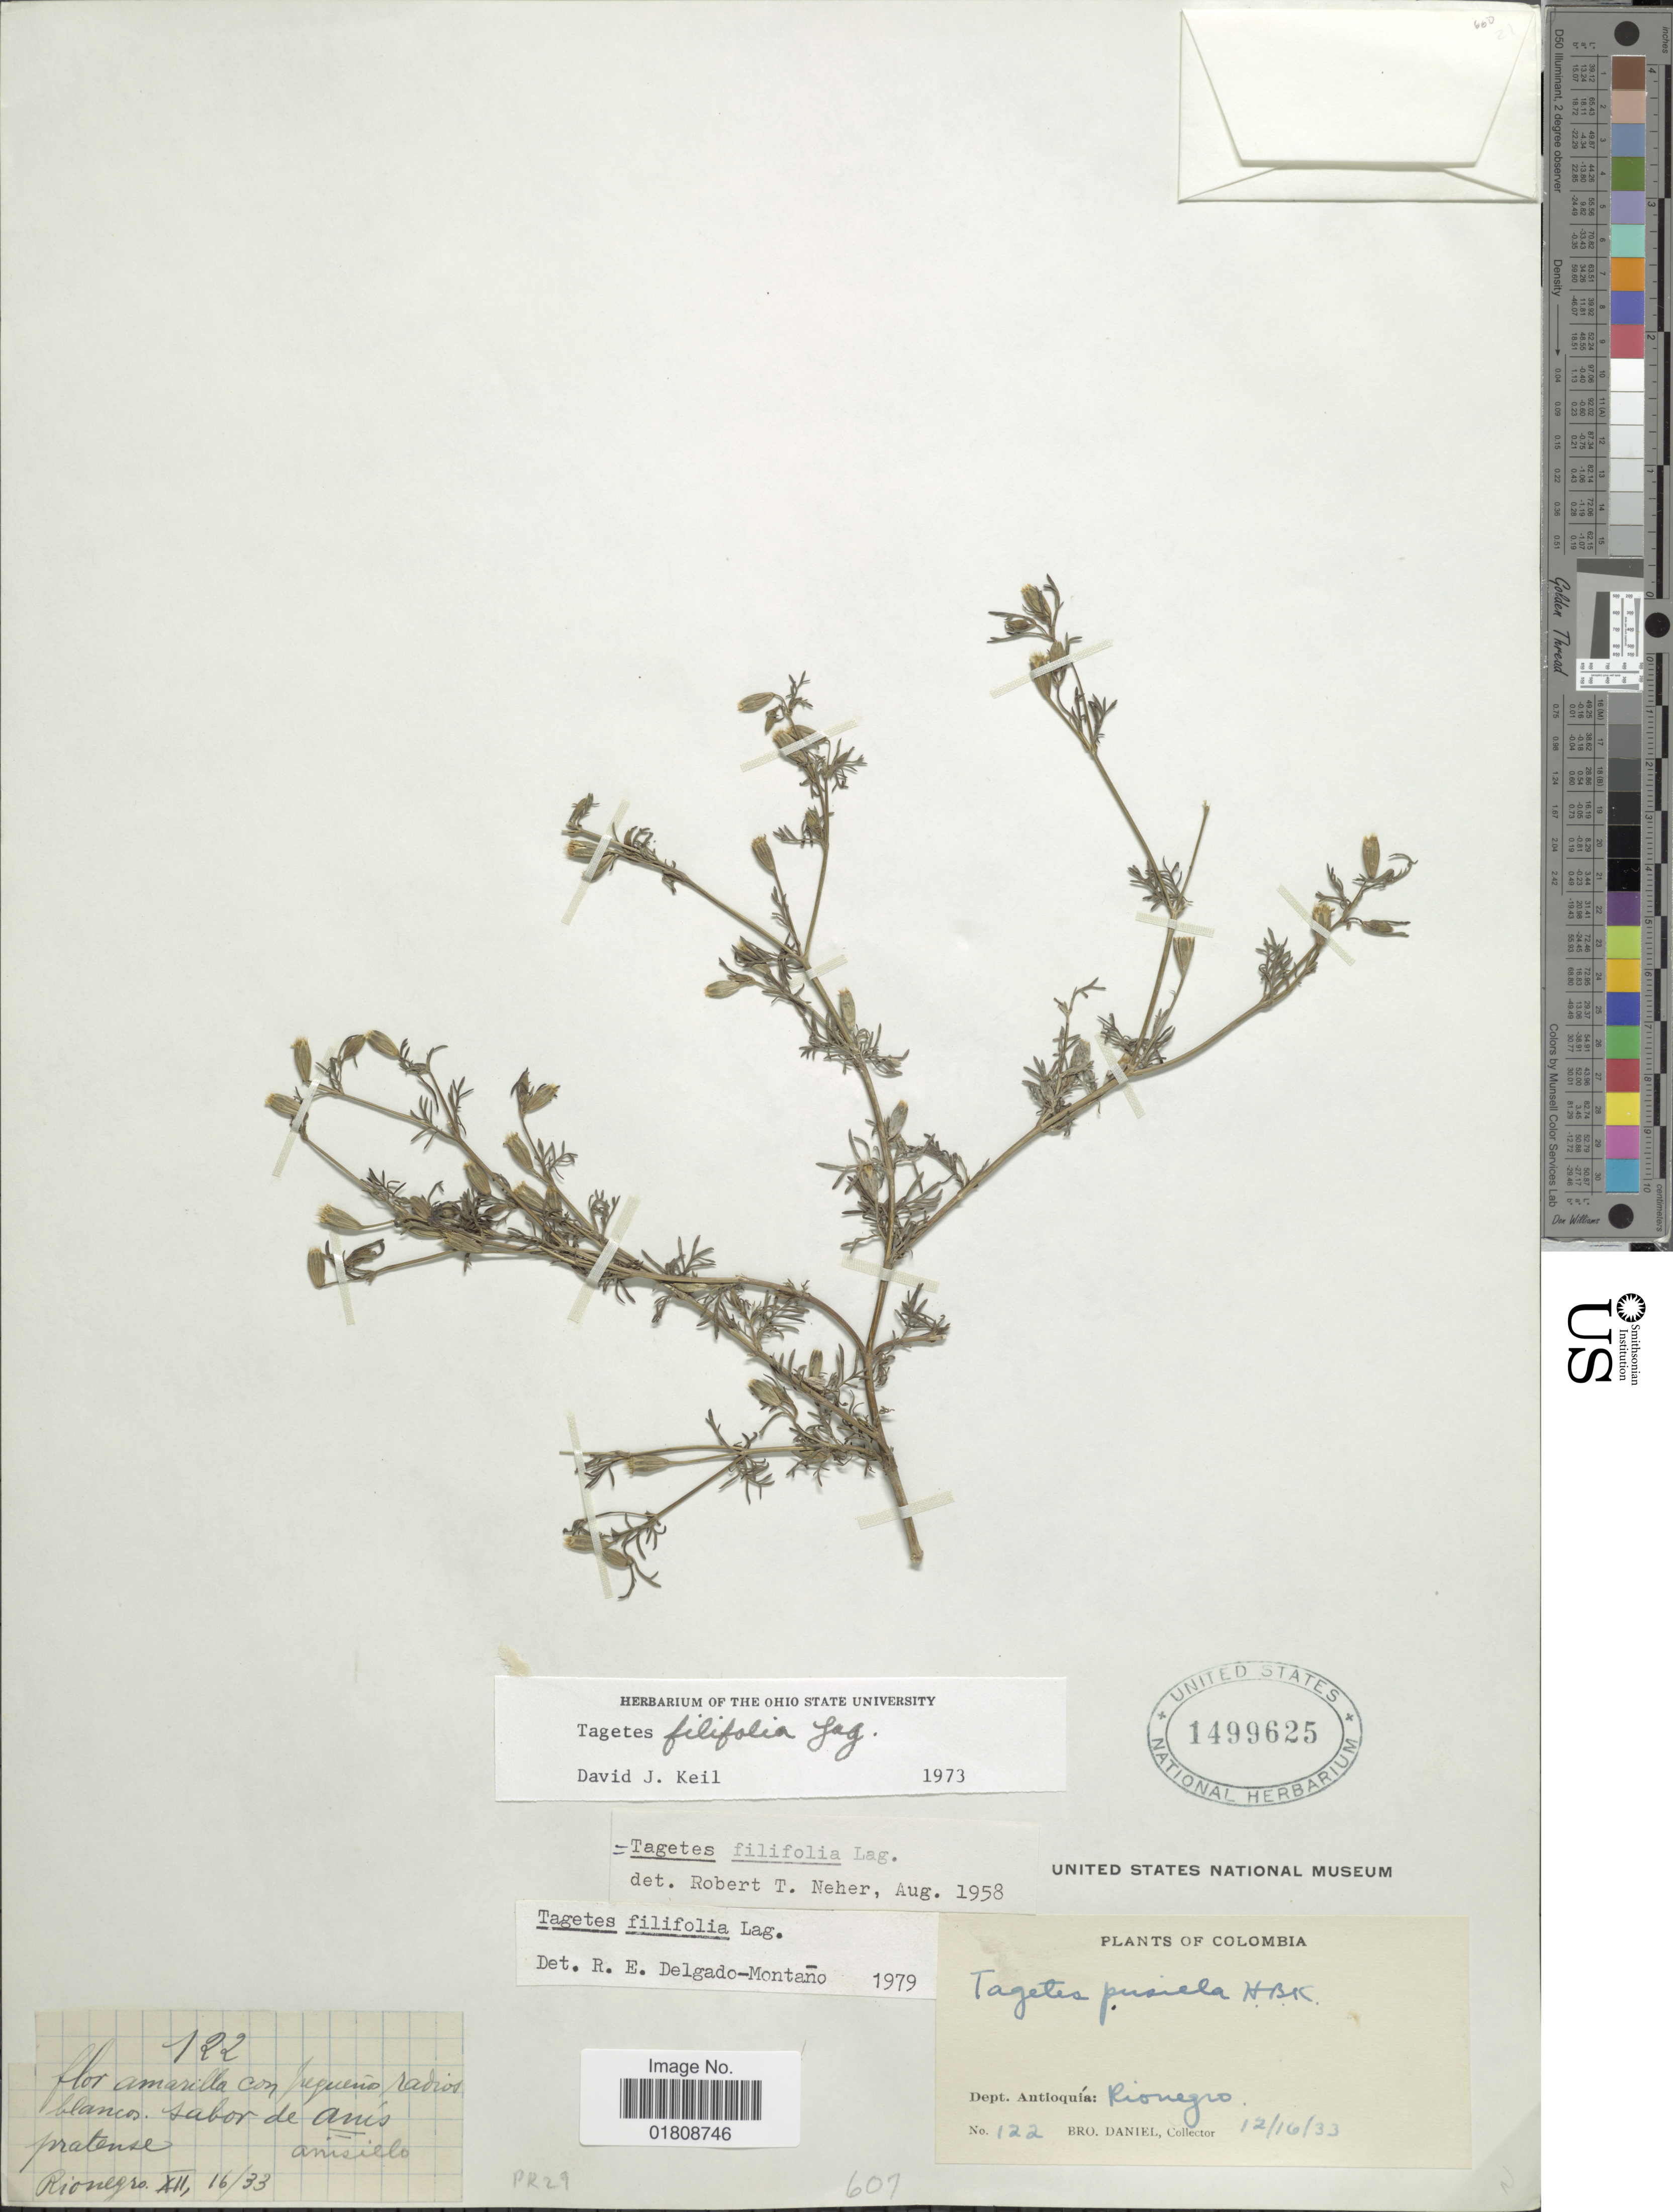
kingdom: Plantae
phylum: Tracheophyta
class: Magnoliopsida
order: Asterales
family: Asteraceae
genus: Tagetes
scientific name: Tagetes filifolia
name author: Lag.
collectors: Bro. Daniel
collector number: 122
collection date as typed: Transcribed d/m/y: 16/12/33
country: Colombia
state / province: Antioquia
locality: Rionegro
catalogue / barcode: US 1499625